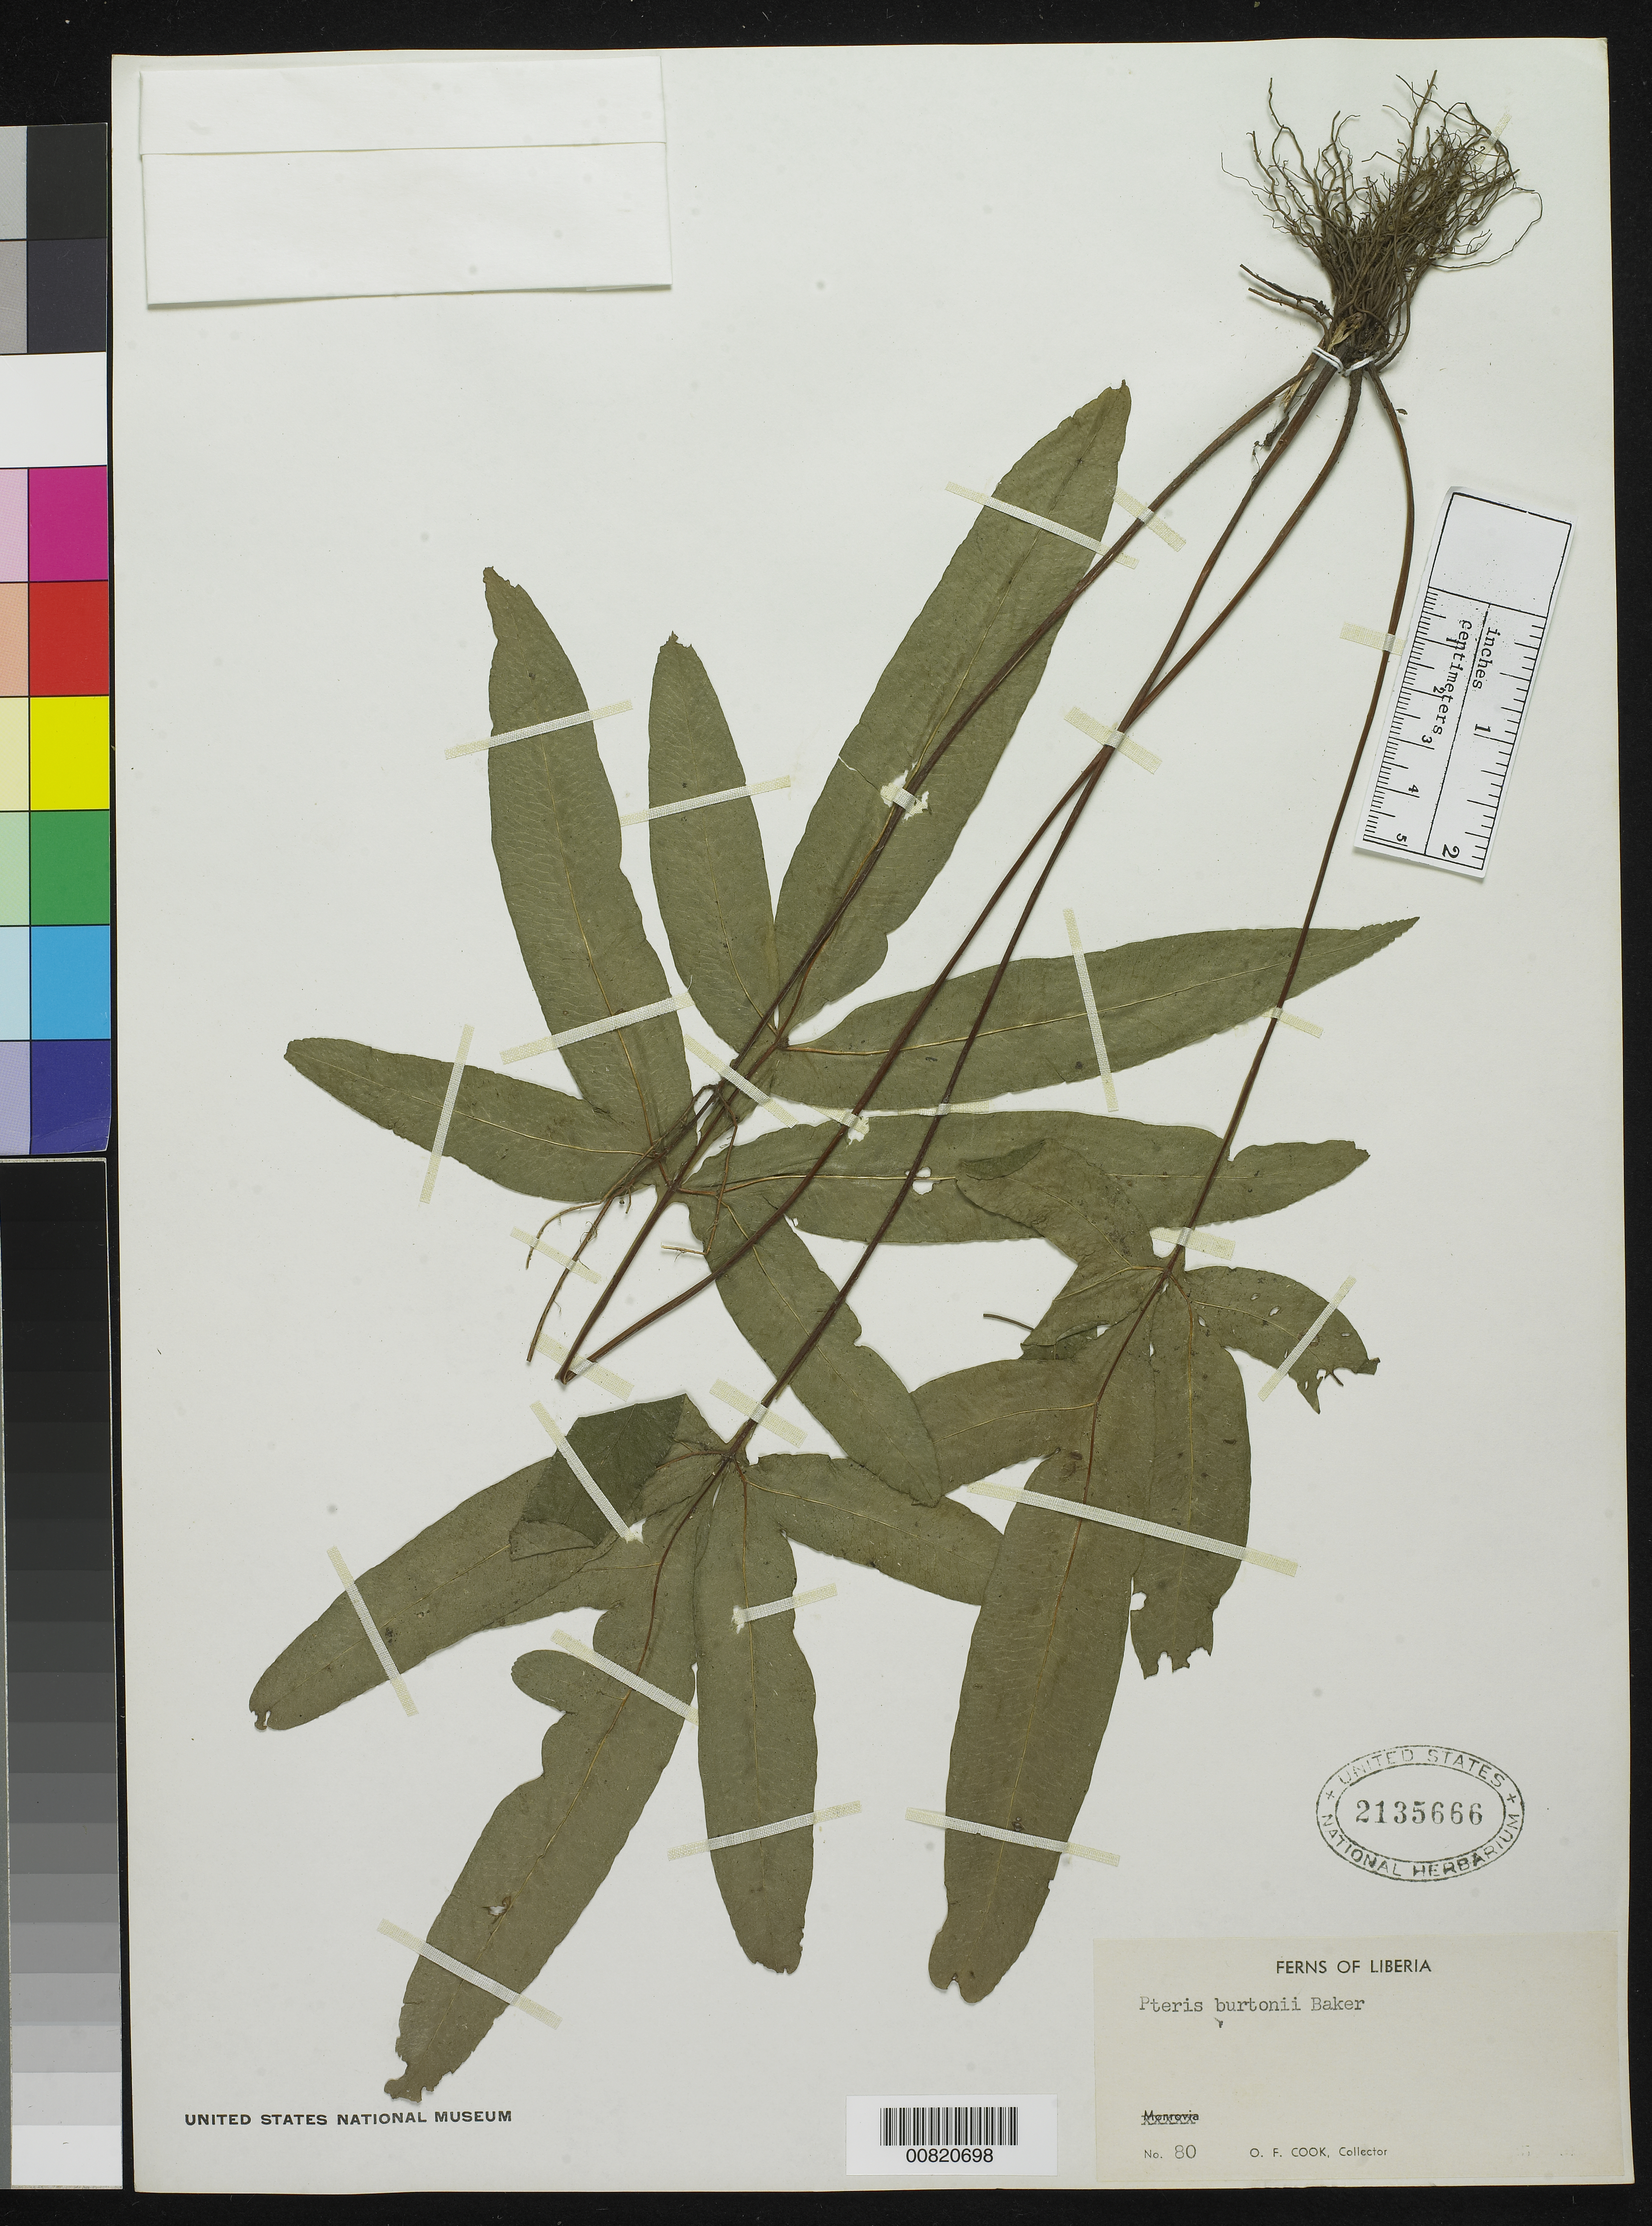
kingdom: Plantae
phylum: Tracheophyta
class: Polypodiopsida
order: Polypodiales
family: Pteridaceae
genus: Pteris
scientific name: Pteris atrovirens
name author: Willd.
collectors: O. F. Cook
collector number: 80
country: Liberia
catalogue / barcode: US 2135666